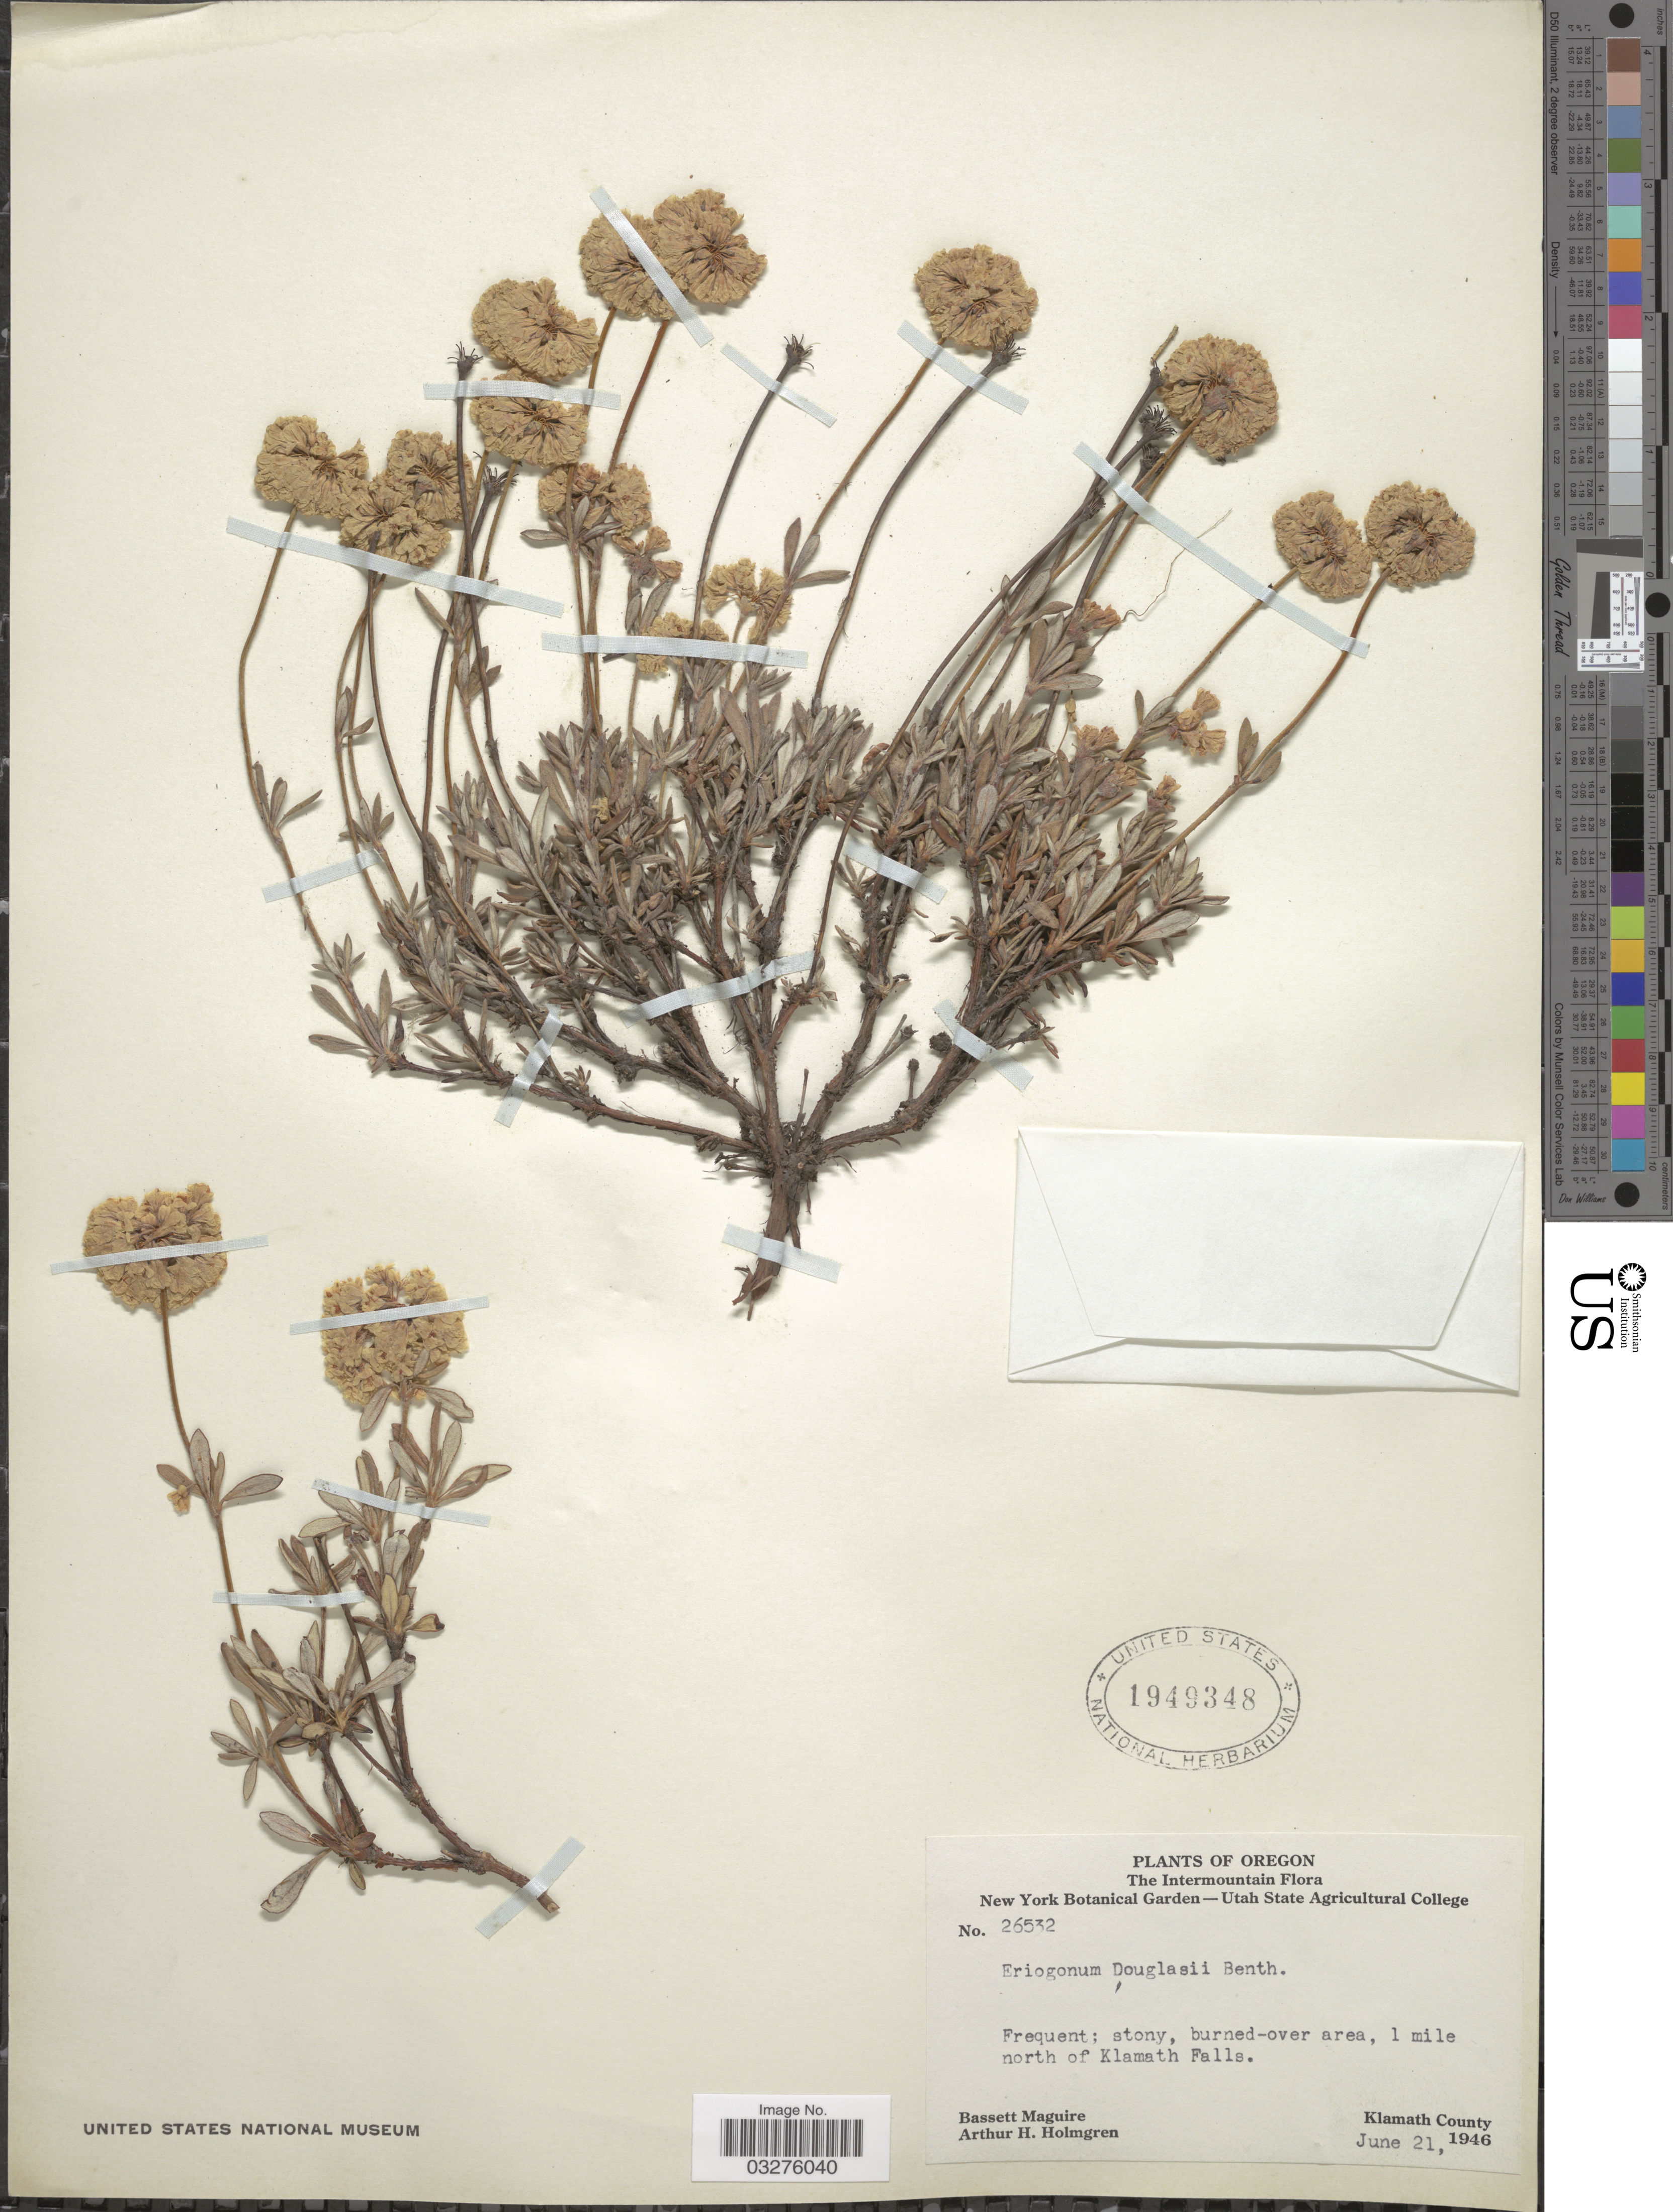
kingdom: Plantae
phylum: Tracheophyta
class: Magnoliopsida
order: Caryophyllales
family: Polygonaceae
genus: Eriogonum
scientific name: Eriogonum douglasii var. douglasii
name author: Benth.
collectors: B. Maguire & A. H. Holmgren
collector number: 26532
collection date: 1946-06-21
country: United States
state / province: Oregon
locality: The Intermountain. 1 mile north of Klamath Falls. Klamath County.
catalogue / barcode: US 1949348